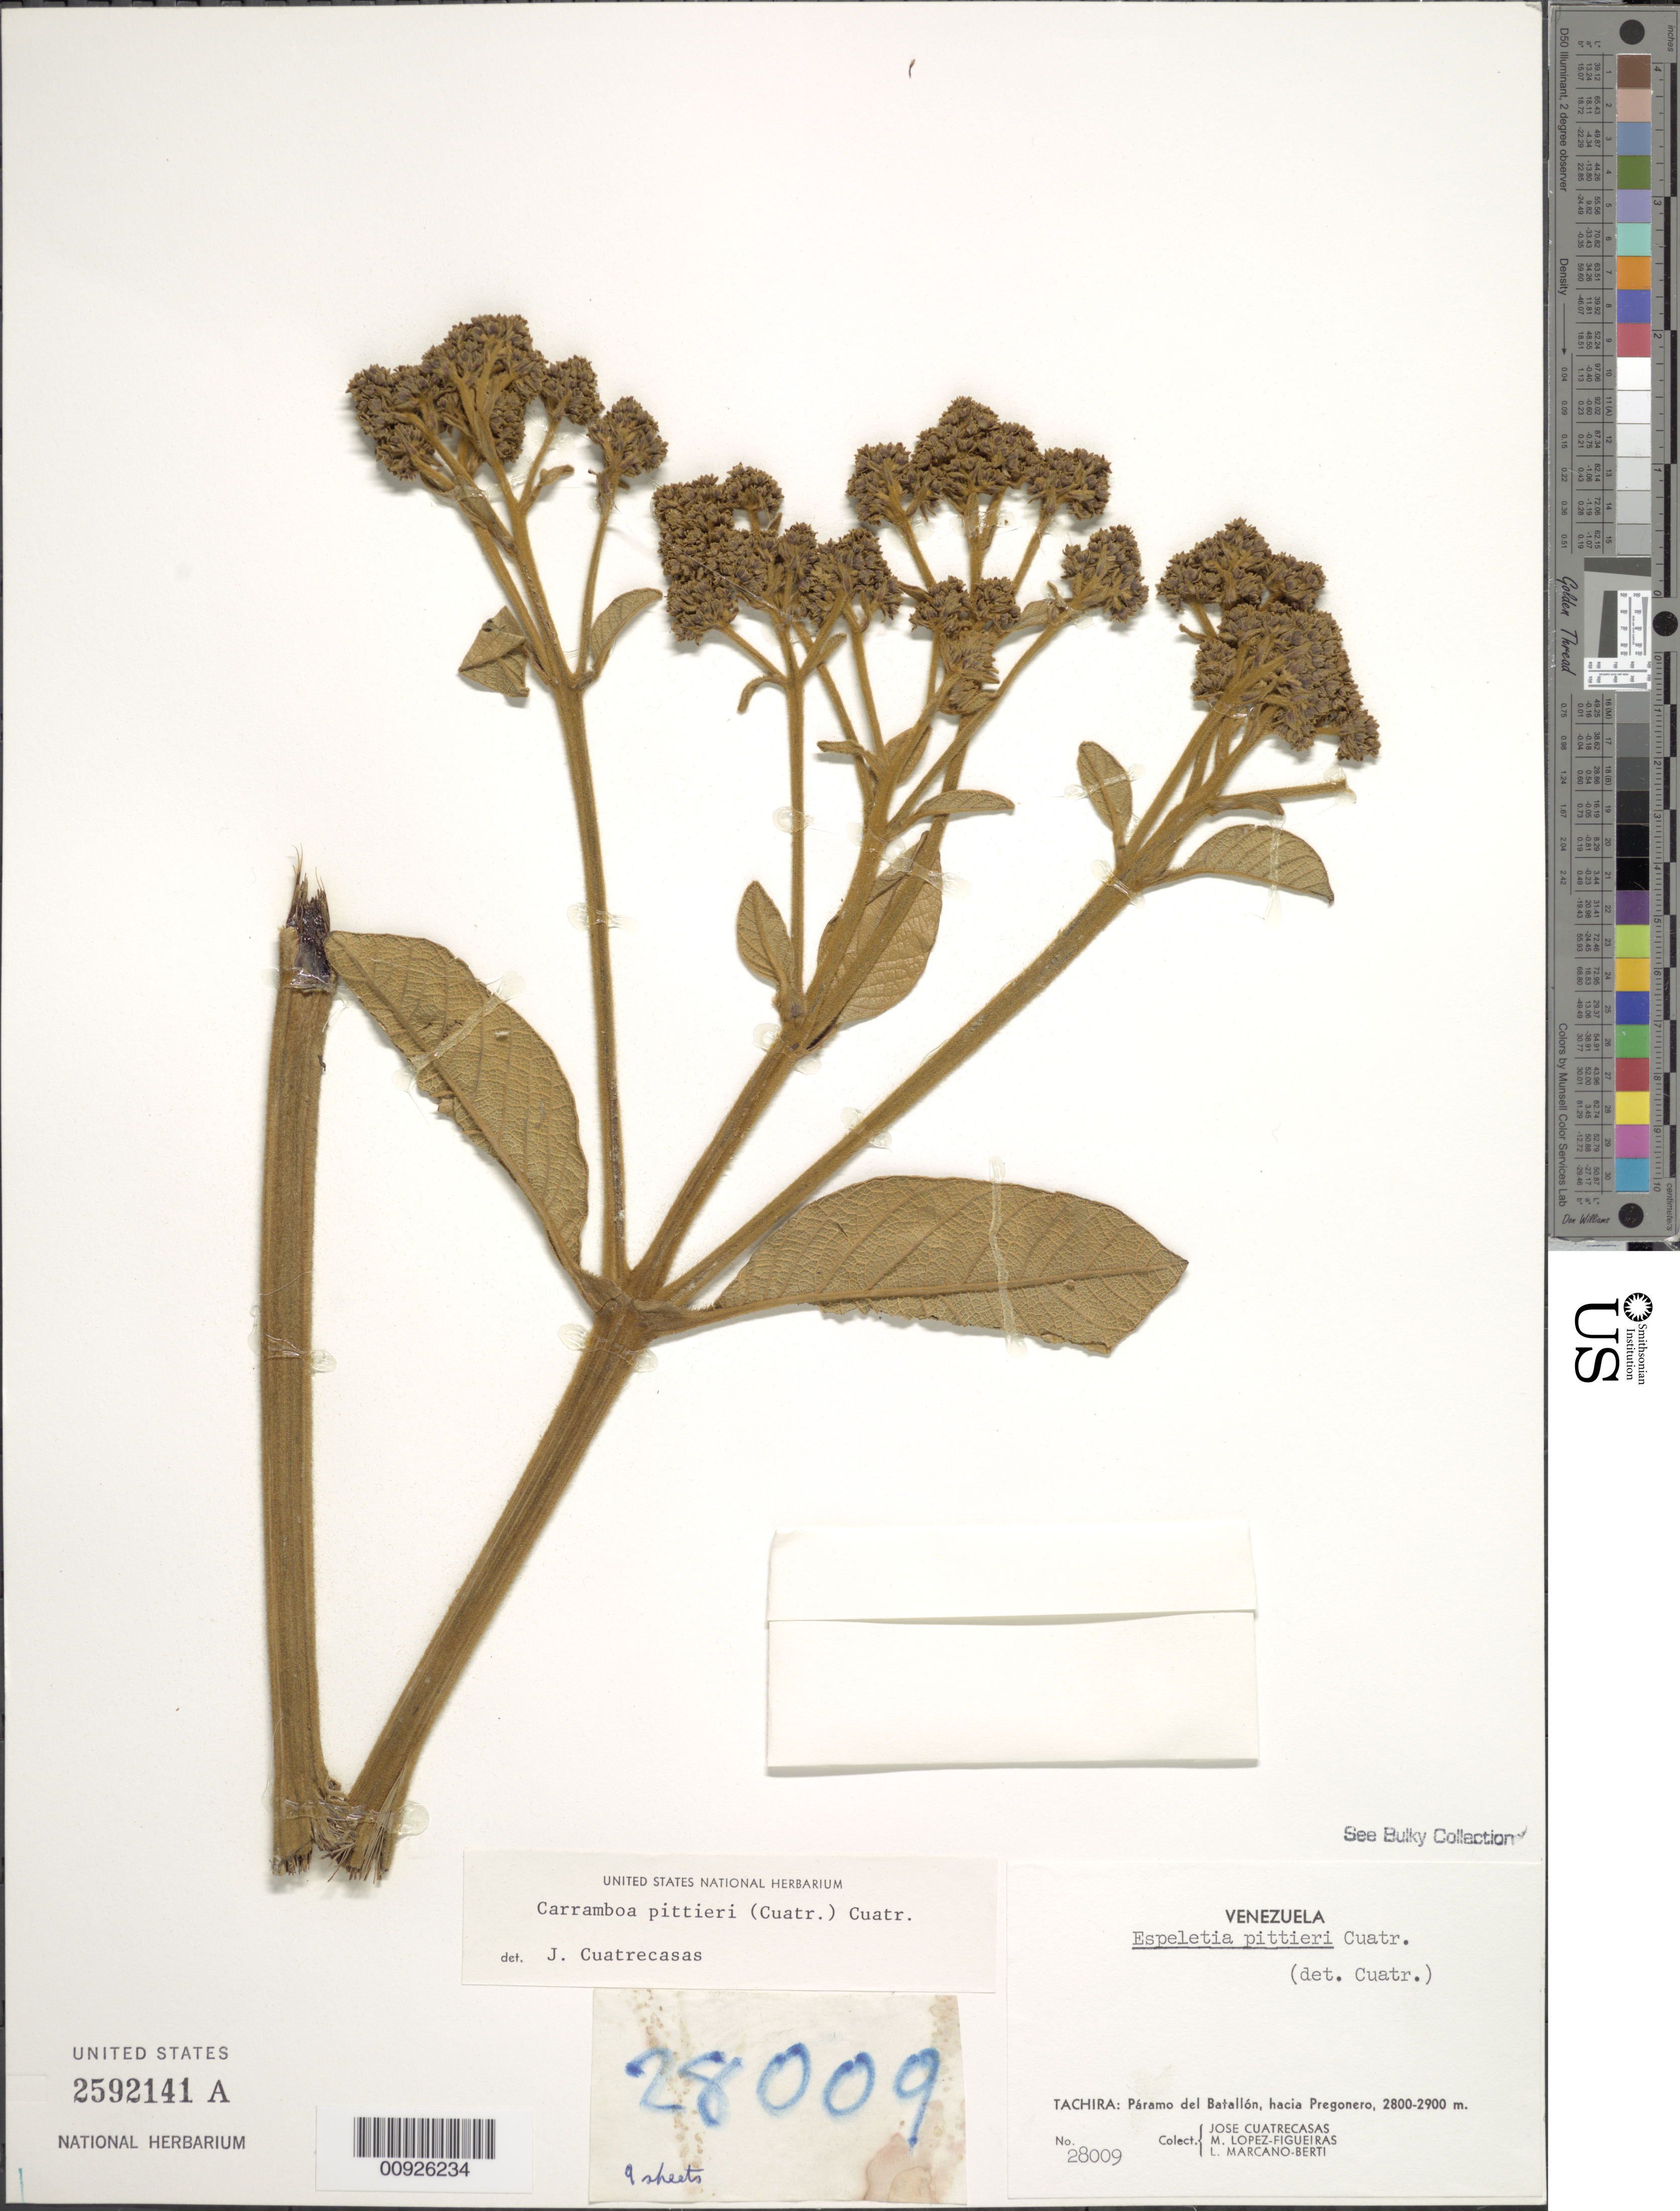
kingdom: Plantae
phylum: Tracheophyta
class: Magnoliopsida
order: Asterales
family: Asteraceae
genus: Carramboa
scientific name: Carramboa badilloi var. pittieri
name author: (Cuatrec.) Cuatrec.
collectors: J. Cuatrecasas, M. López Figueiras & L. Marcano-Berti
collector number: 28009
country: Venezuela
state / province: Tachira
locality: Paramo del Batallon, hacia Pregonero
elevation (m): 2800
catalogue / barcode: US 2592141A